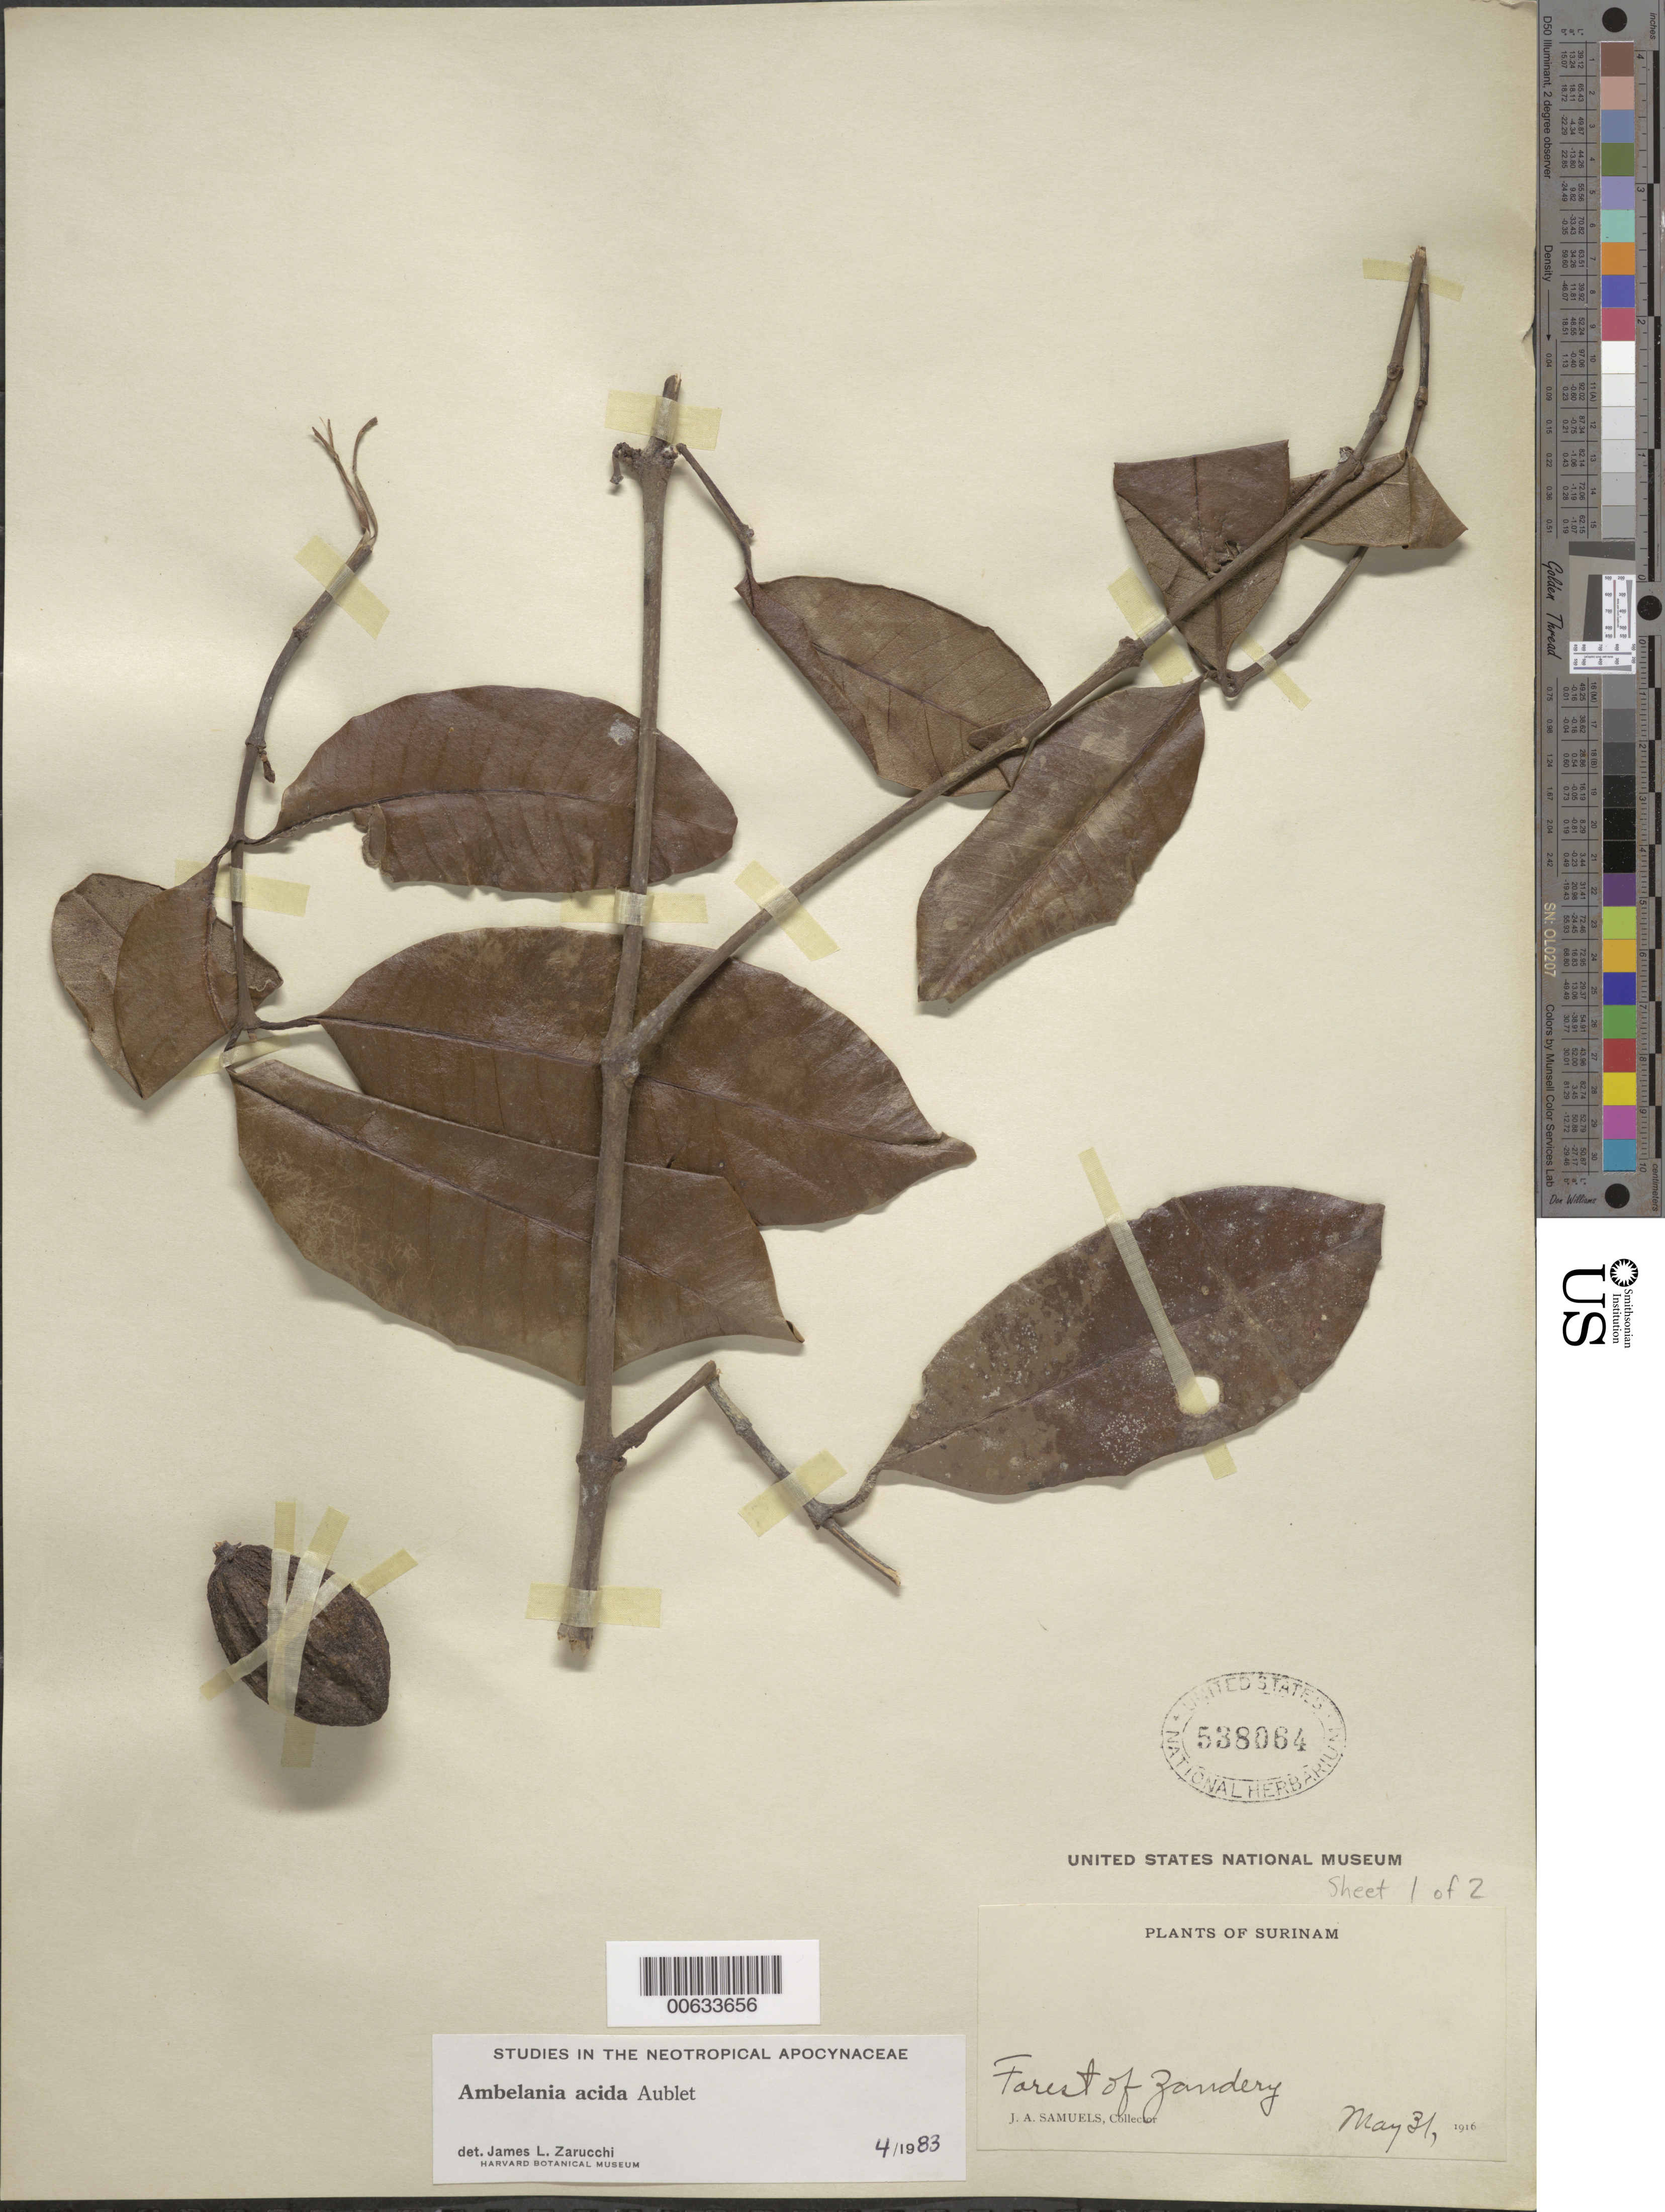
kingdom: Plantae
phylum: Tracheophyta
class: Magnoliopsida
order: Gentianales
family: Apocynaceae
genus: Ambelania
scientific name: Ambelania acida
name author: Aubl.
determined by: Zarucchi, J. L.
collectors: J. A. Samuels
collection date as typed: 31-May-16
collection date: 1916-05-31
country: Suriname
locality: Zanderij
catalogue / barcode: US 538064